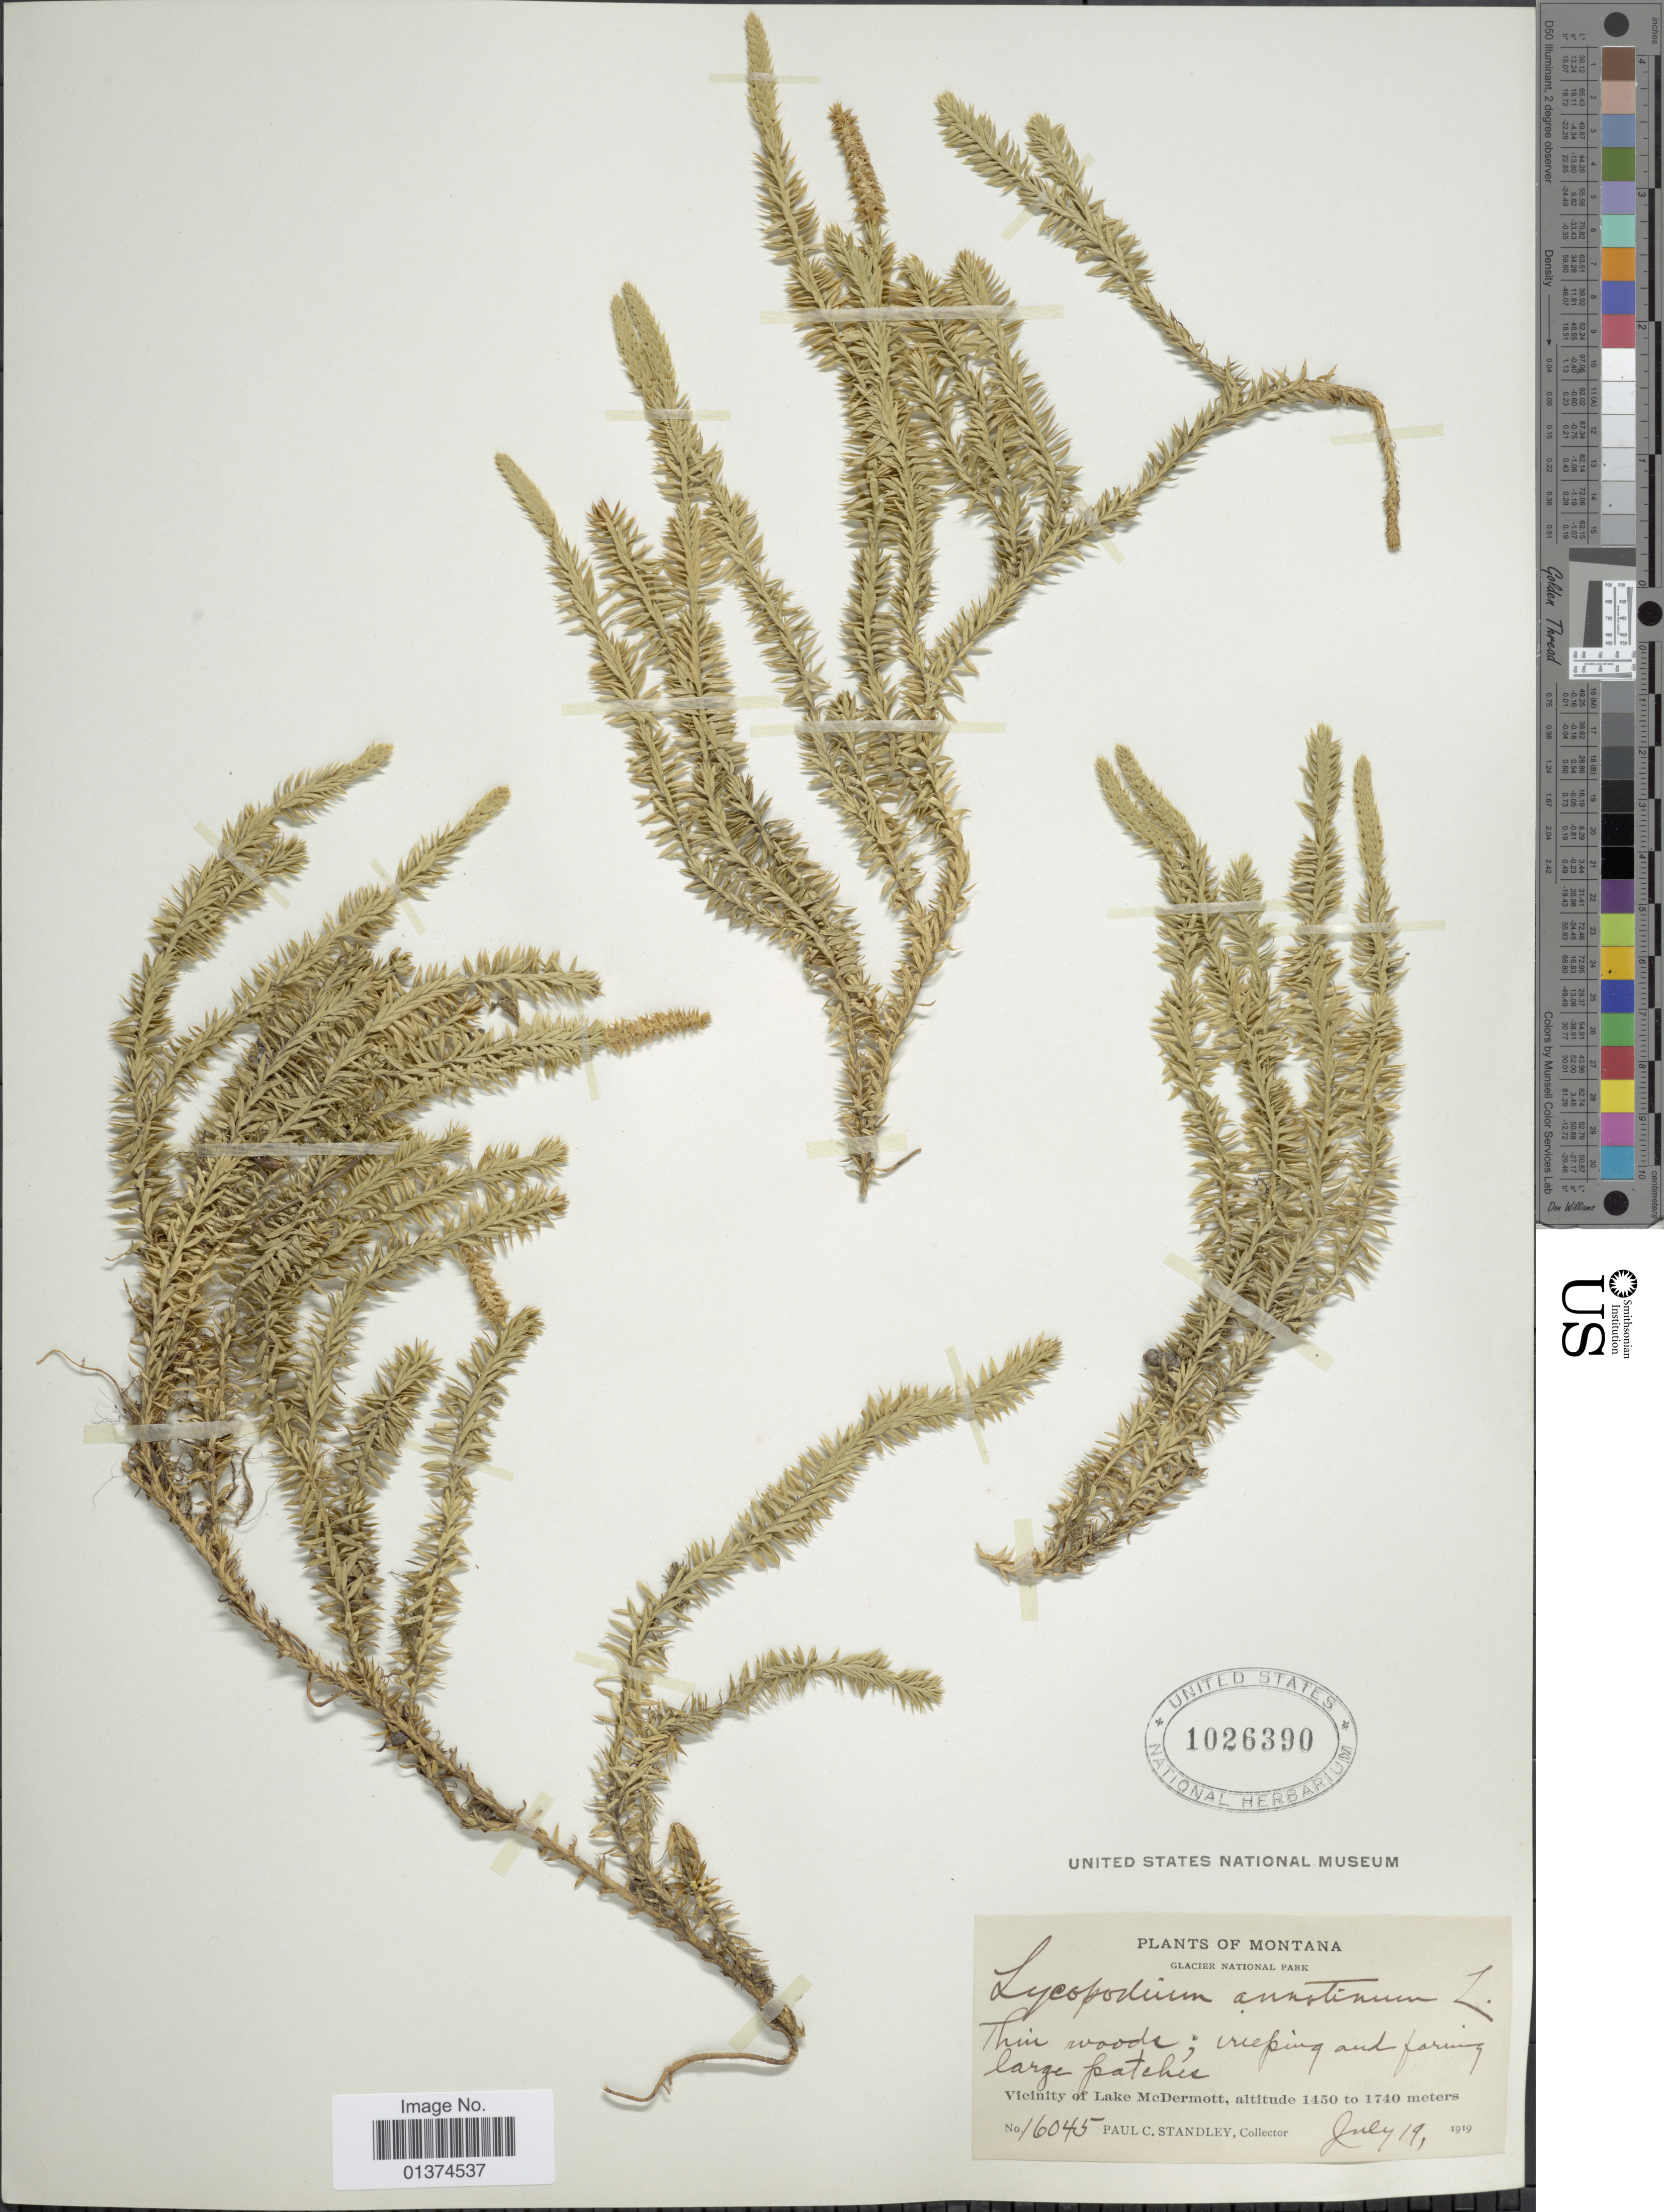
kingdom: Plantae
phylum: Tracheophyta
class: Lycopodiopsida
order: Lycopodiales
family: Lycopodiaceae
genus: Spinulum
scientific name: Spinulum annotinum subsp. annotinum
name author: (L.) A. Haines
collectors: P. C. Standley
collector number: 16045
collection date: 1919-07-19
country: United States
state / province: Montana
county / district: Glacier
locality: Glacier National Park, Vicinity of Lake McDermott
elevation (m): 1450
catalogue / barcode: US 1026390